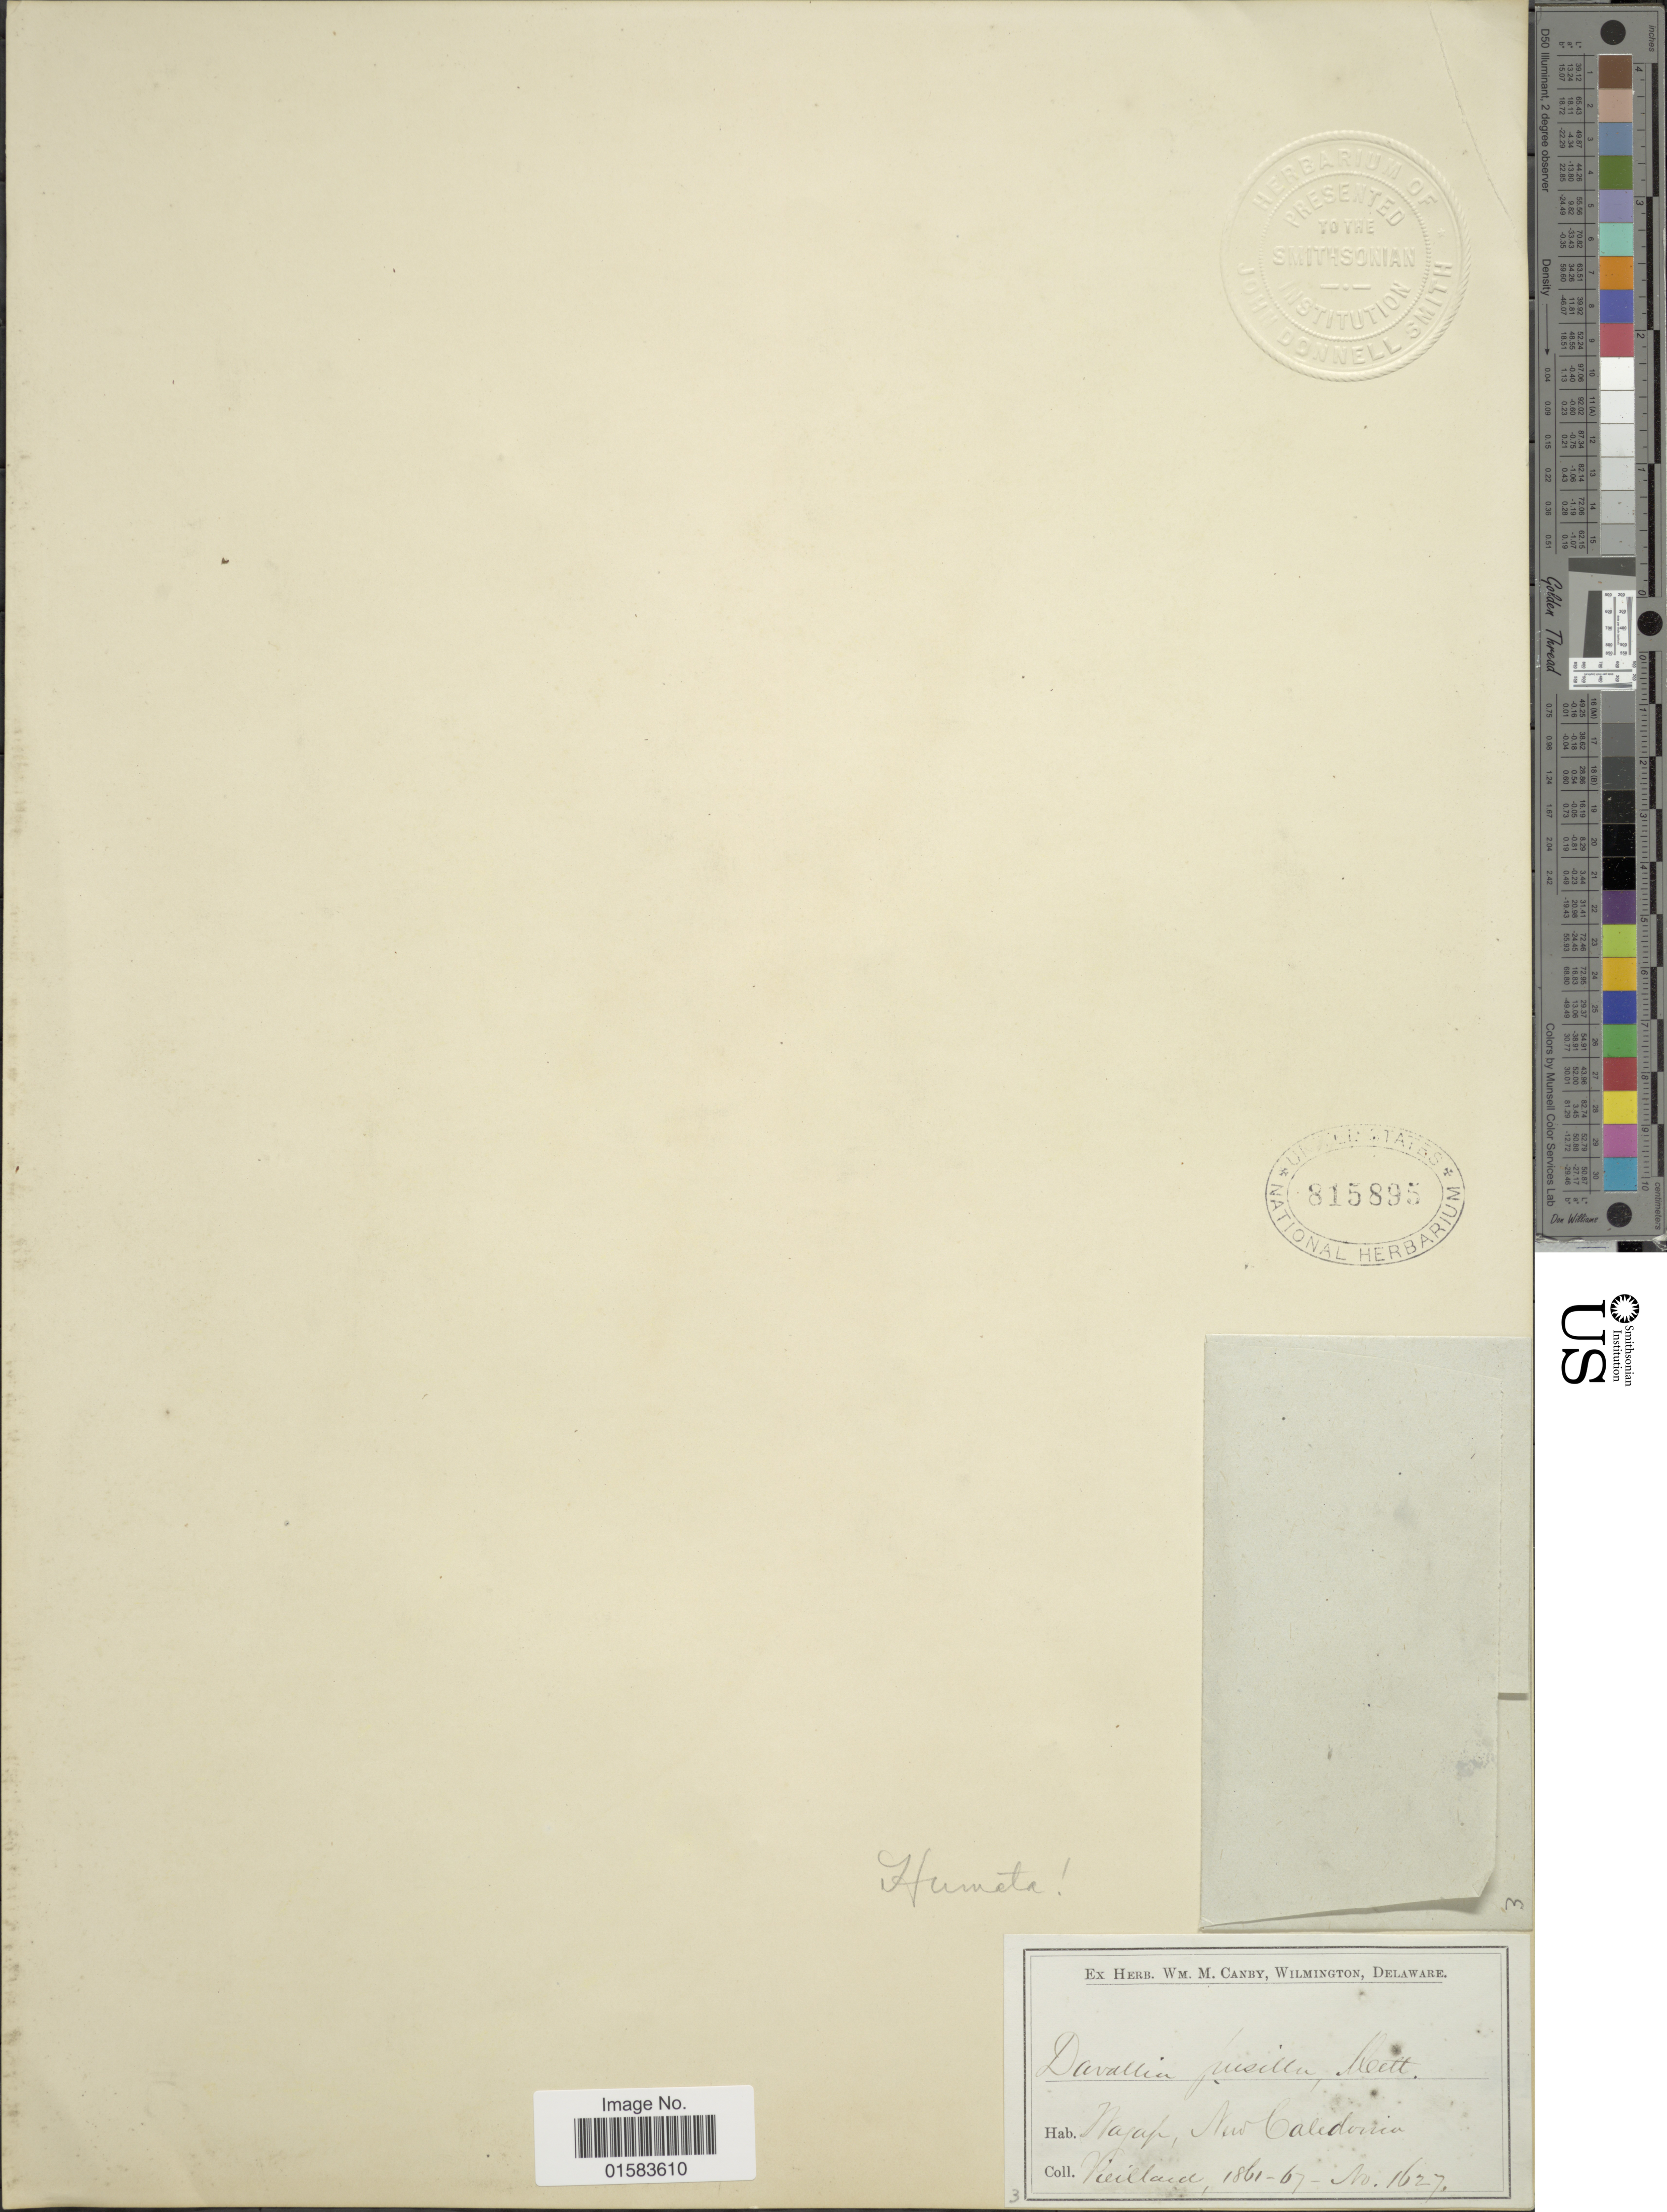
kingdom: Plantae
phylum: Tracheophyta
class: Polypodiopsida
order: Polypodiales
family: Davalliaceae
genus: Davallia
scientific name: Davallia repens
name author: (L. f.) Kuhn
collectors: -. Vieillard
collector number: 1627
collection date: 1861/1867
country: New Caledonia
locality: Najah [interpreted]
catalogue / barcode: US 815895